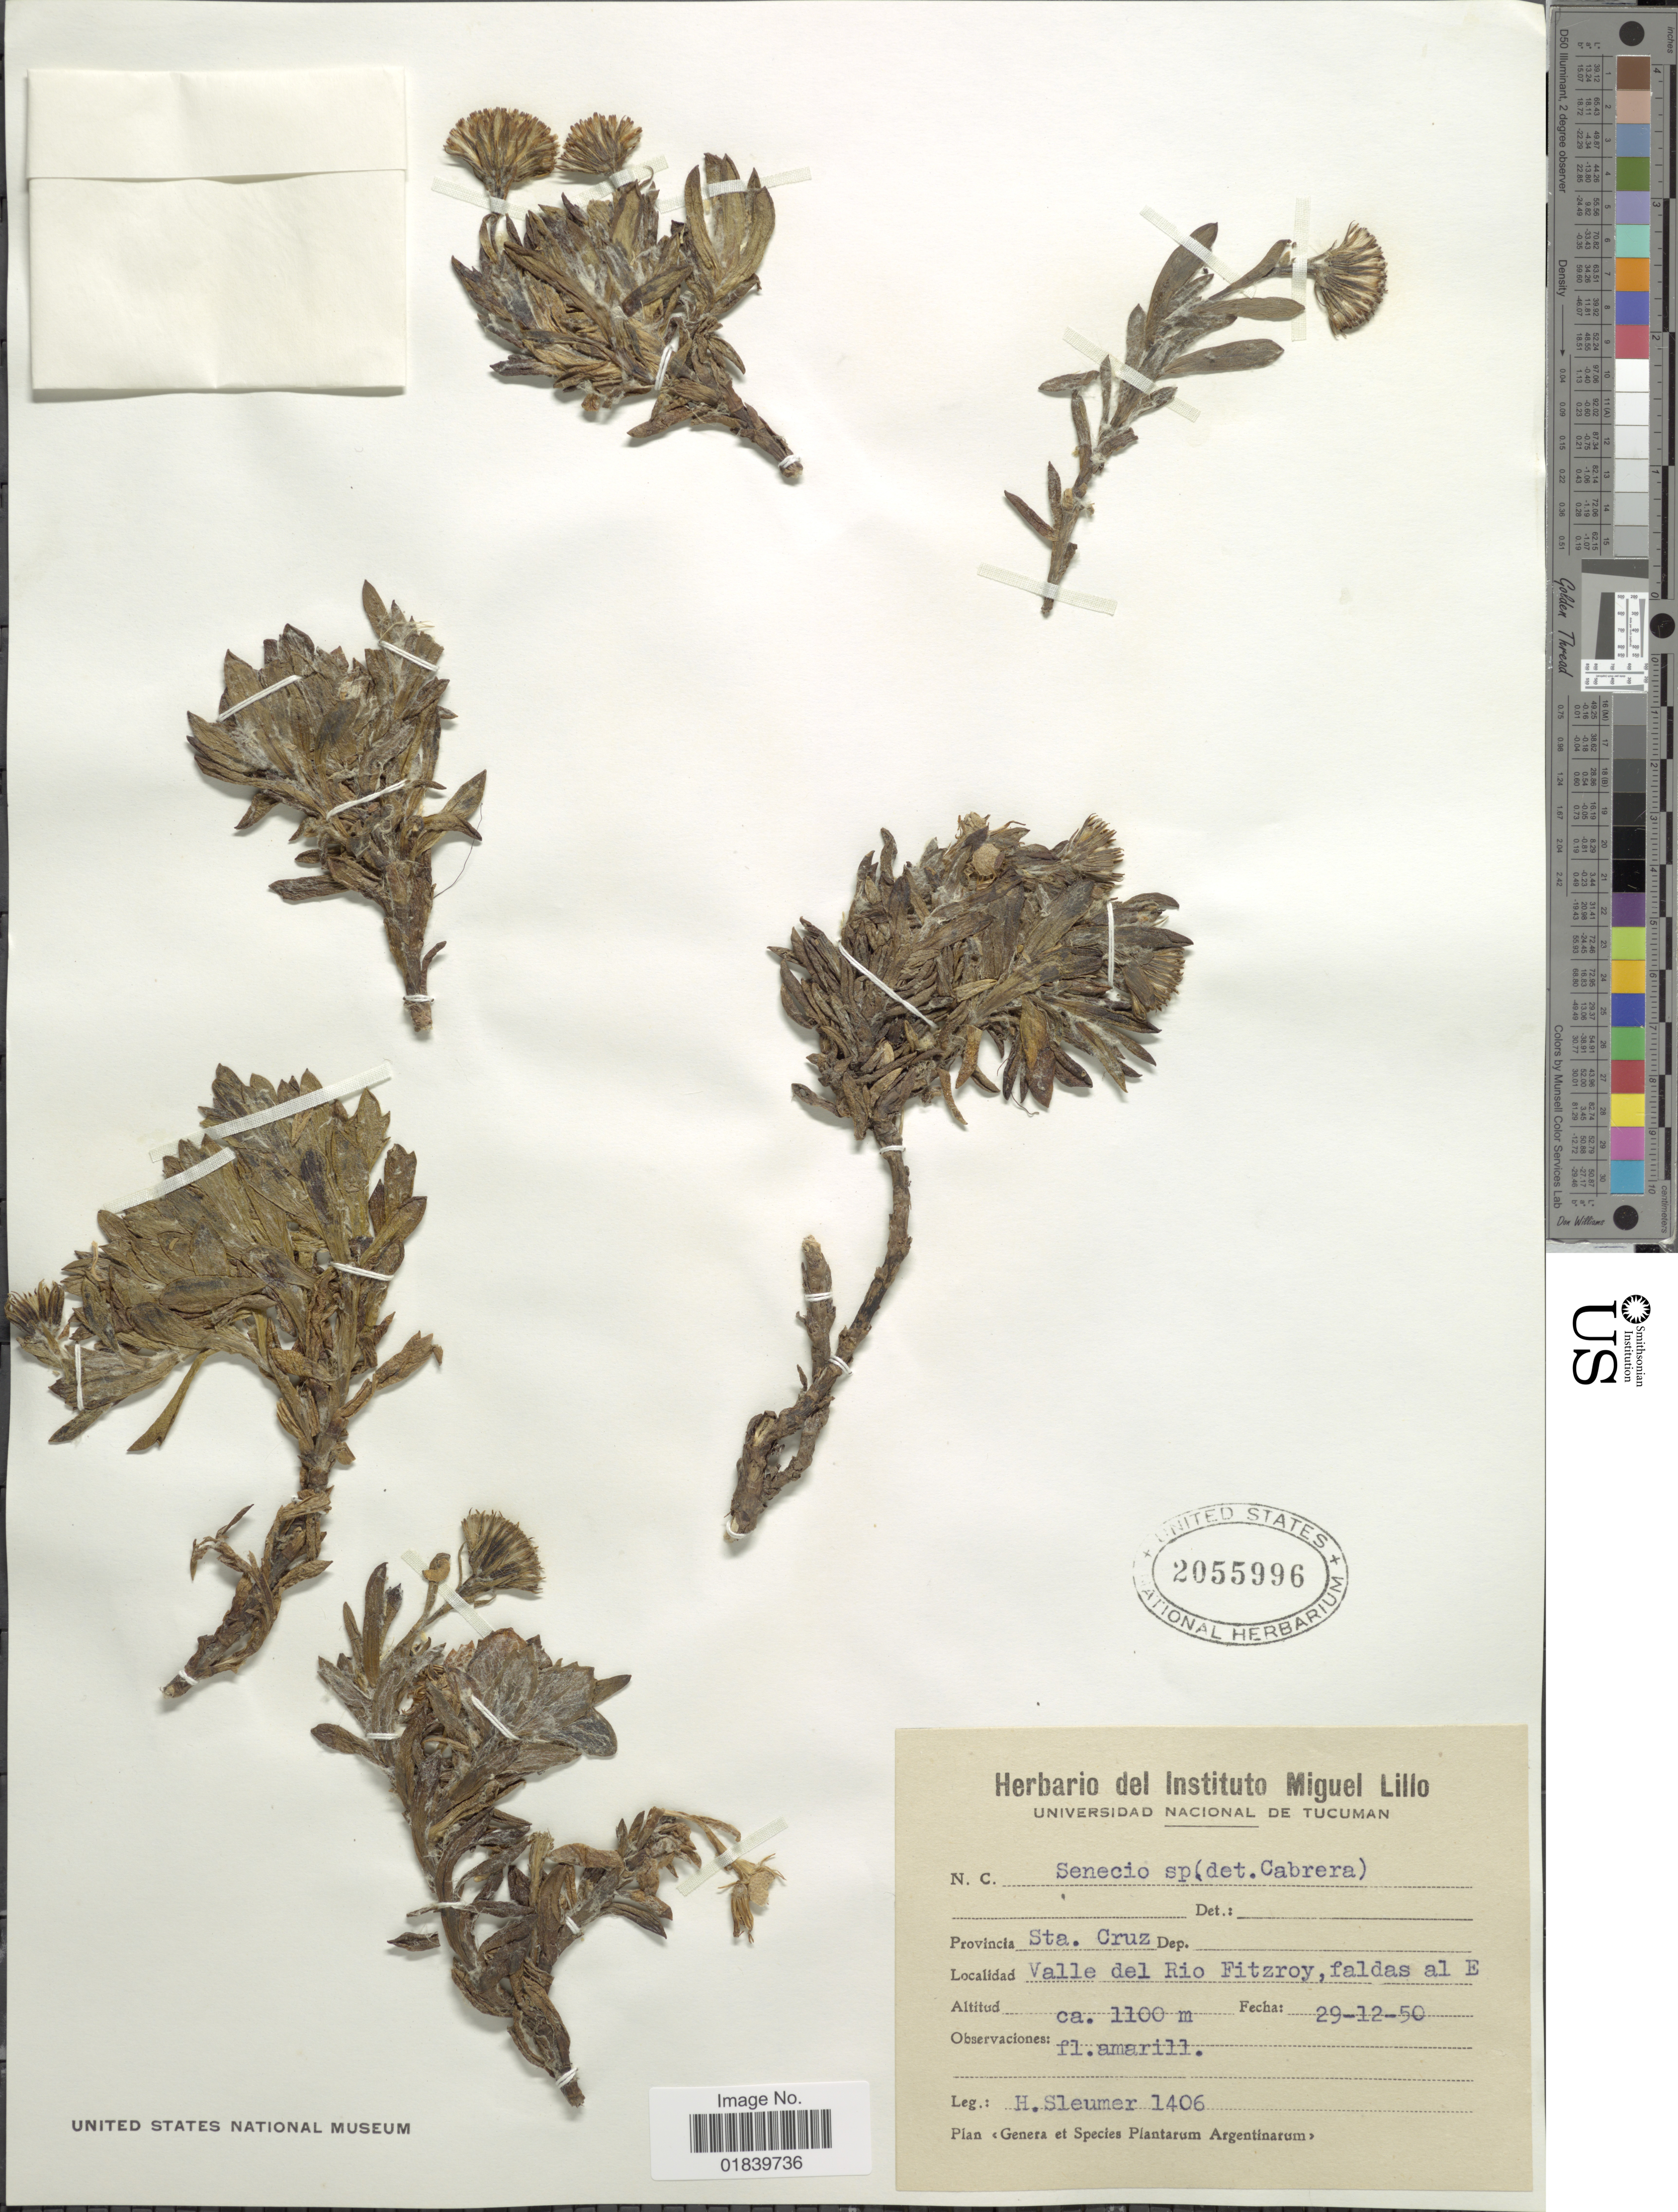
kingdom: Plantae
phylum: Tracheophyta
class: Magnoliopsida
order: Asterales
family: Asteraceae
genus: Senecio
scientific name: Senecio sp.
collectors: H. O. Sleumer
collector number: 1406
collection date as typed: Transcribed d/m/y: 29/12/50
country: Argentina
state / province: Santa Cruz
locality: Provincia Sta. Cruz, Valle del Rio Fitzroy, faldas al E.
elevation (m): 1100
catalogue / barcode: US 2055996